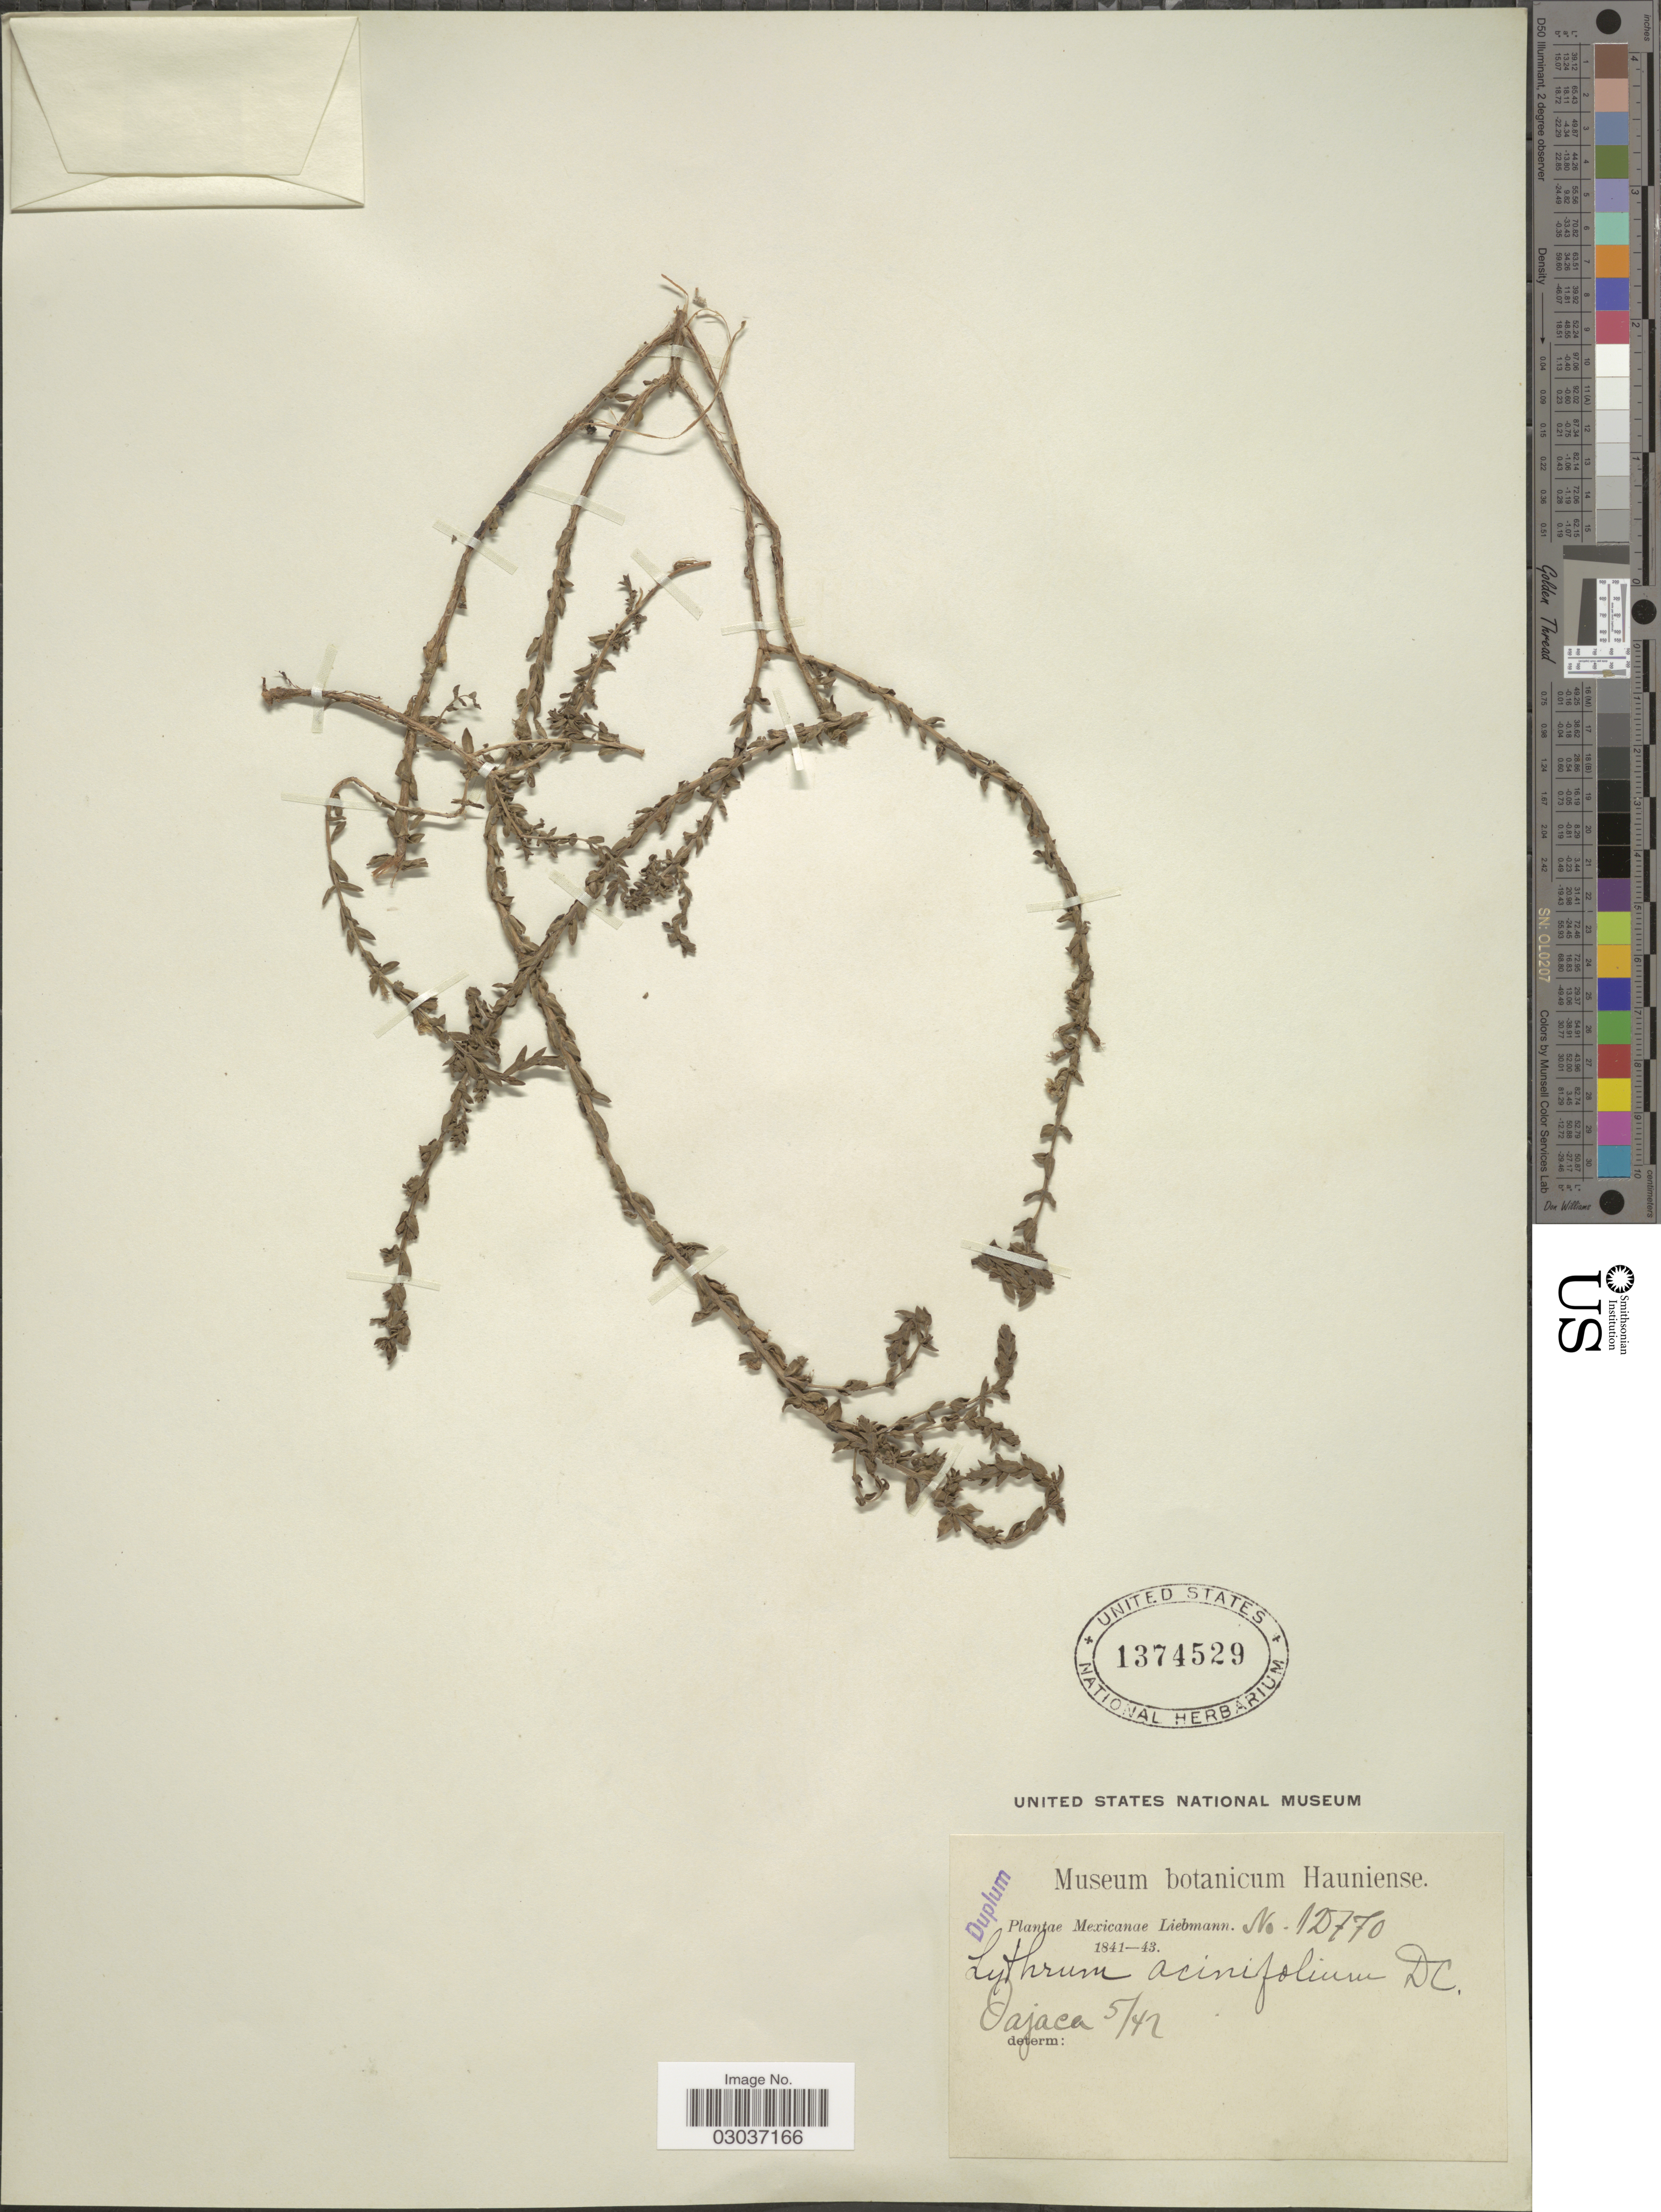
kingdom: Plantae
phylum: Tracheophyta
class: Magnoliopsida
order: Myrtales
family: Lythraceae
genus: Lythrum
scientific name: Lythrum acinifolium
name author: Sessé & Moc. ex Koehne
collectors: Liebmann, --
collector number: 125770*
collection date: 1842-05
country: Mexico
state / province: Oaxaca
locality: Oajaca.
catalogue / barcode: US 1374529